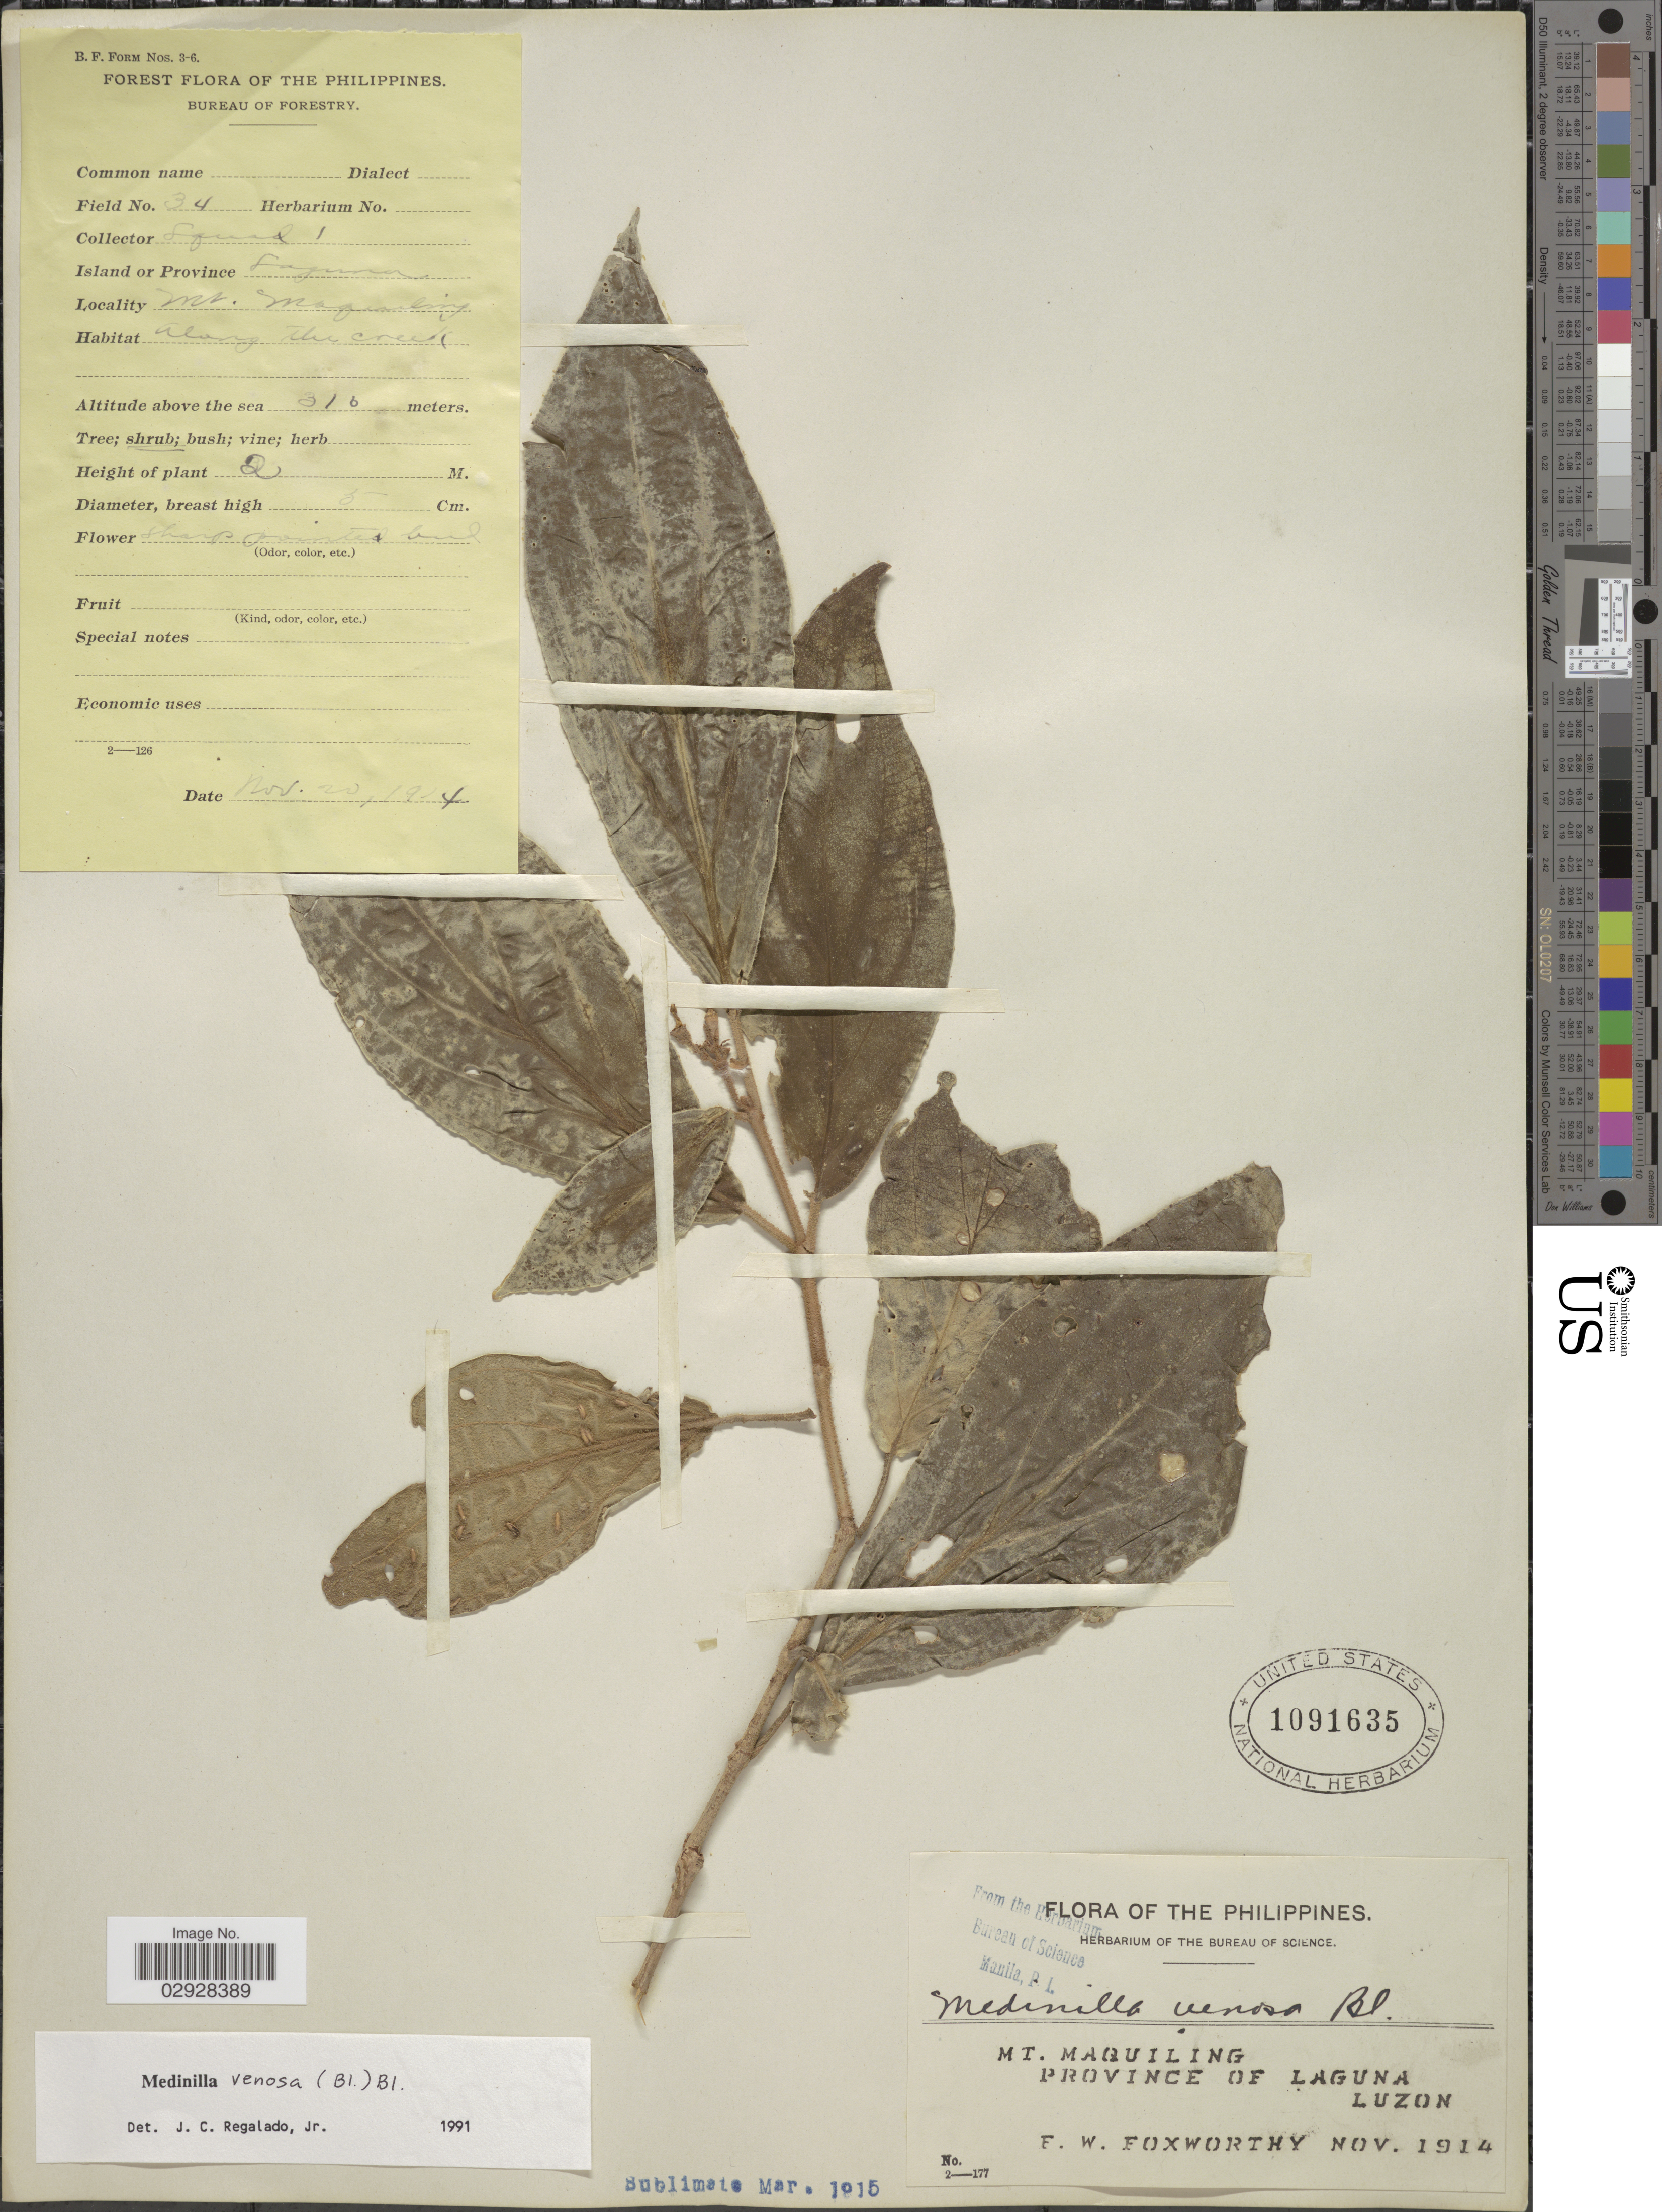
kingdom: Plantae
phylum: Tracheophyta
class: Magnoliopsida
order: Myrtales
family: Melastomataceae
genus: Medinilla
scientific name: Medinilla venosa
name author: (Blume) Blume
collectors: F. W. Foxworthy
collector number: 34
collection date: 1924-11-20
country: Philippines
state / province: Calabarzon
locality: Island or Province Laguna. Mt. Maquiling, along the creek.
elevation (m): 310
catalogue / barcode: US 1091635